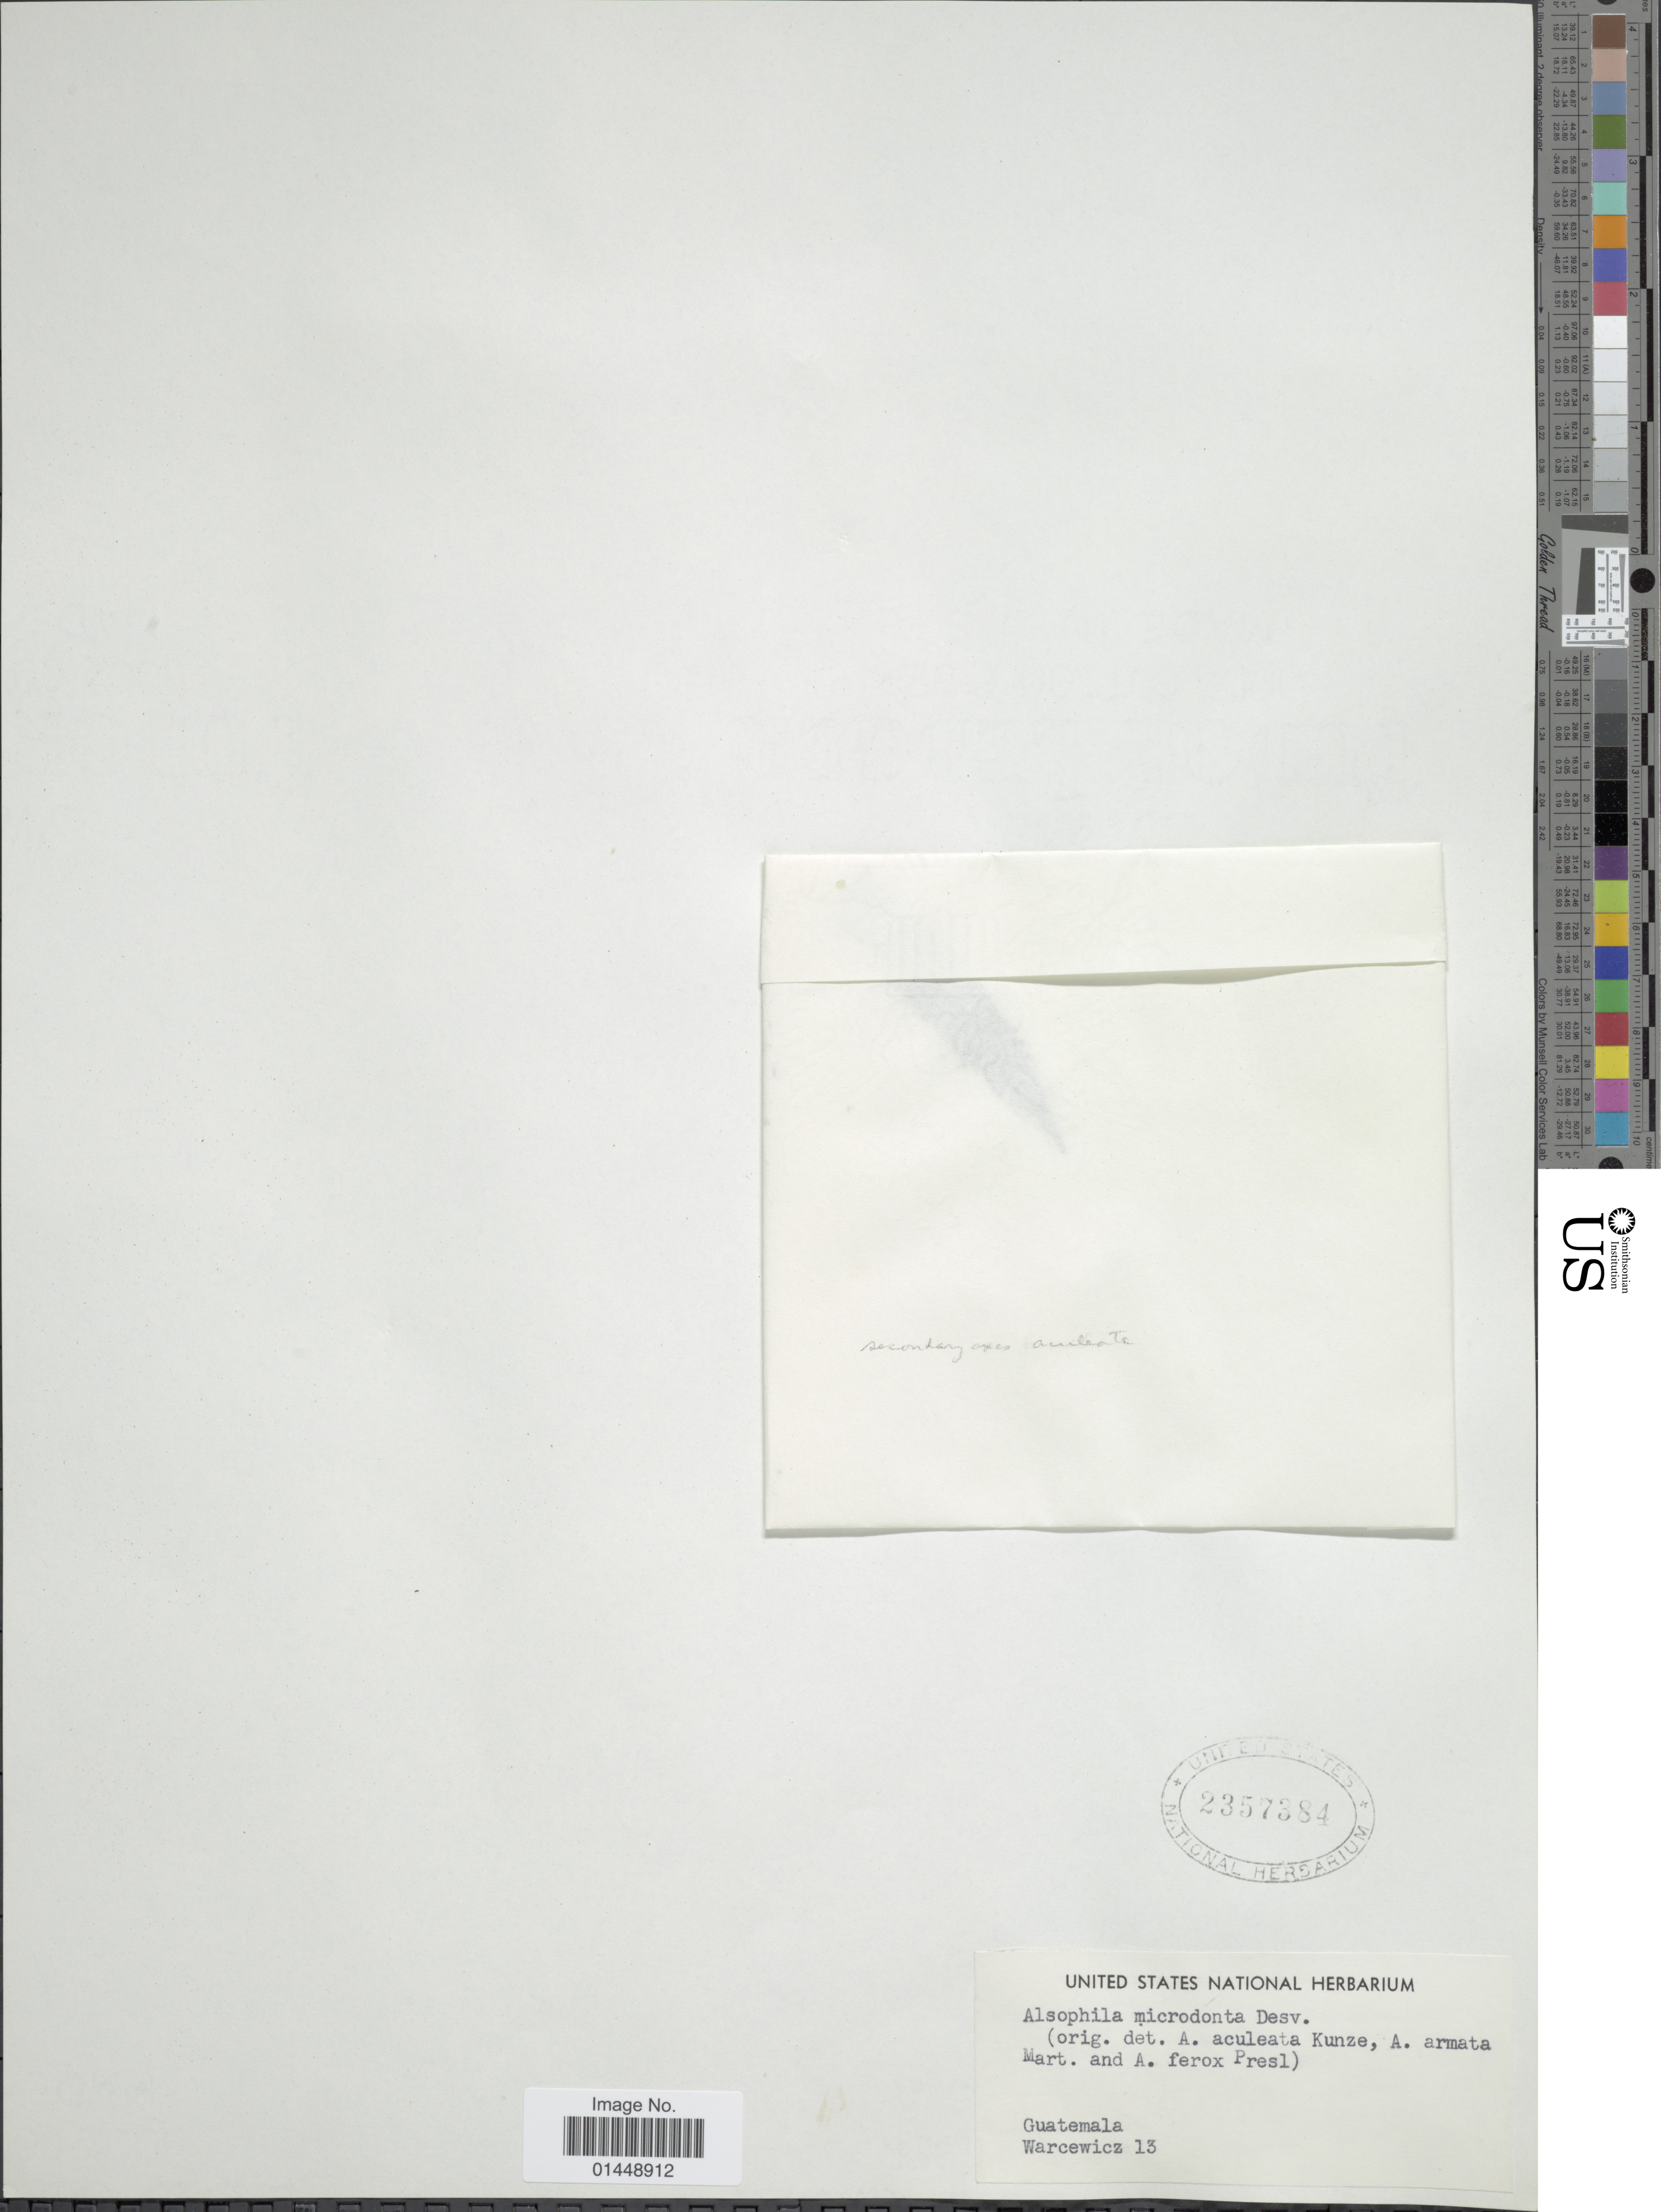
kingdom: Plantae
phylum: Tracheophyta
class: Polypodiopsida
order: Cyatheales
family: Cyatheaceae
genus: Cyathea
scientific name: Cyathea microdonta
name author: (Desv.) Domin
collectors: Warcewicz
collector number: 13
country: Guatemala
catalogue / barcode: US 2357384